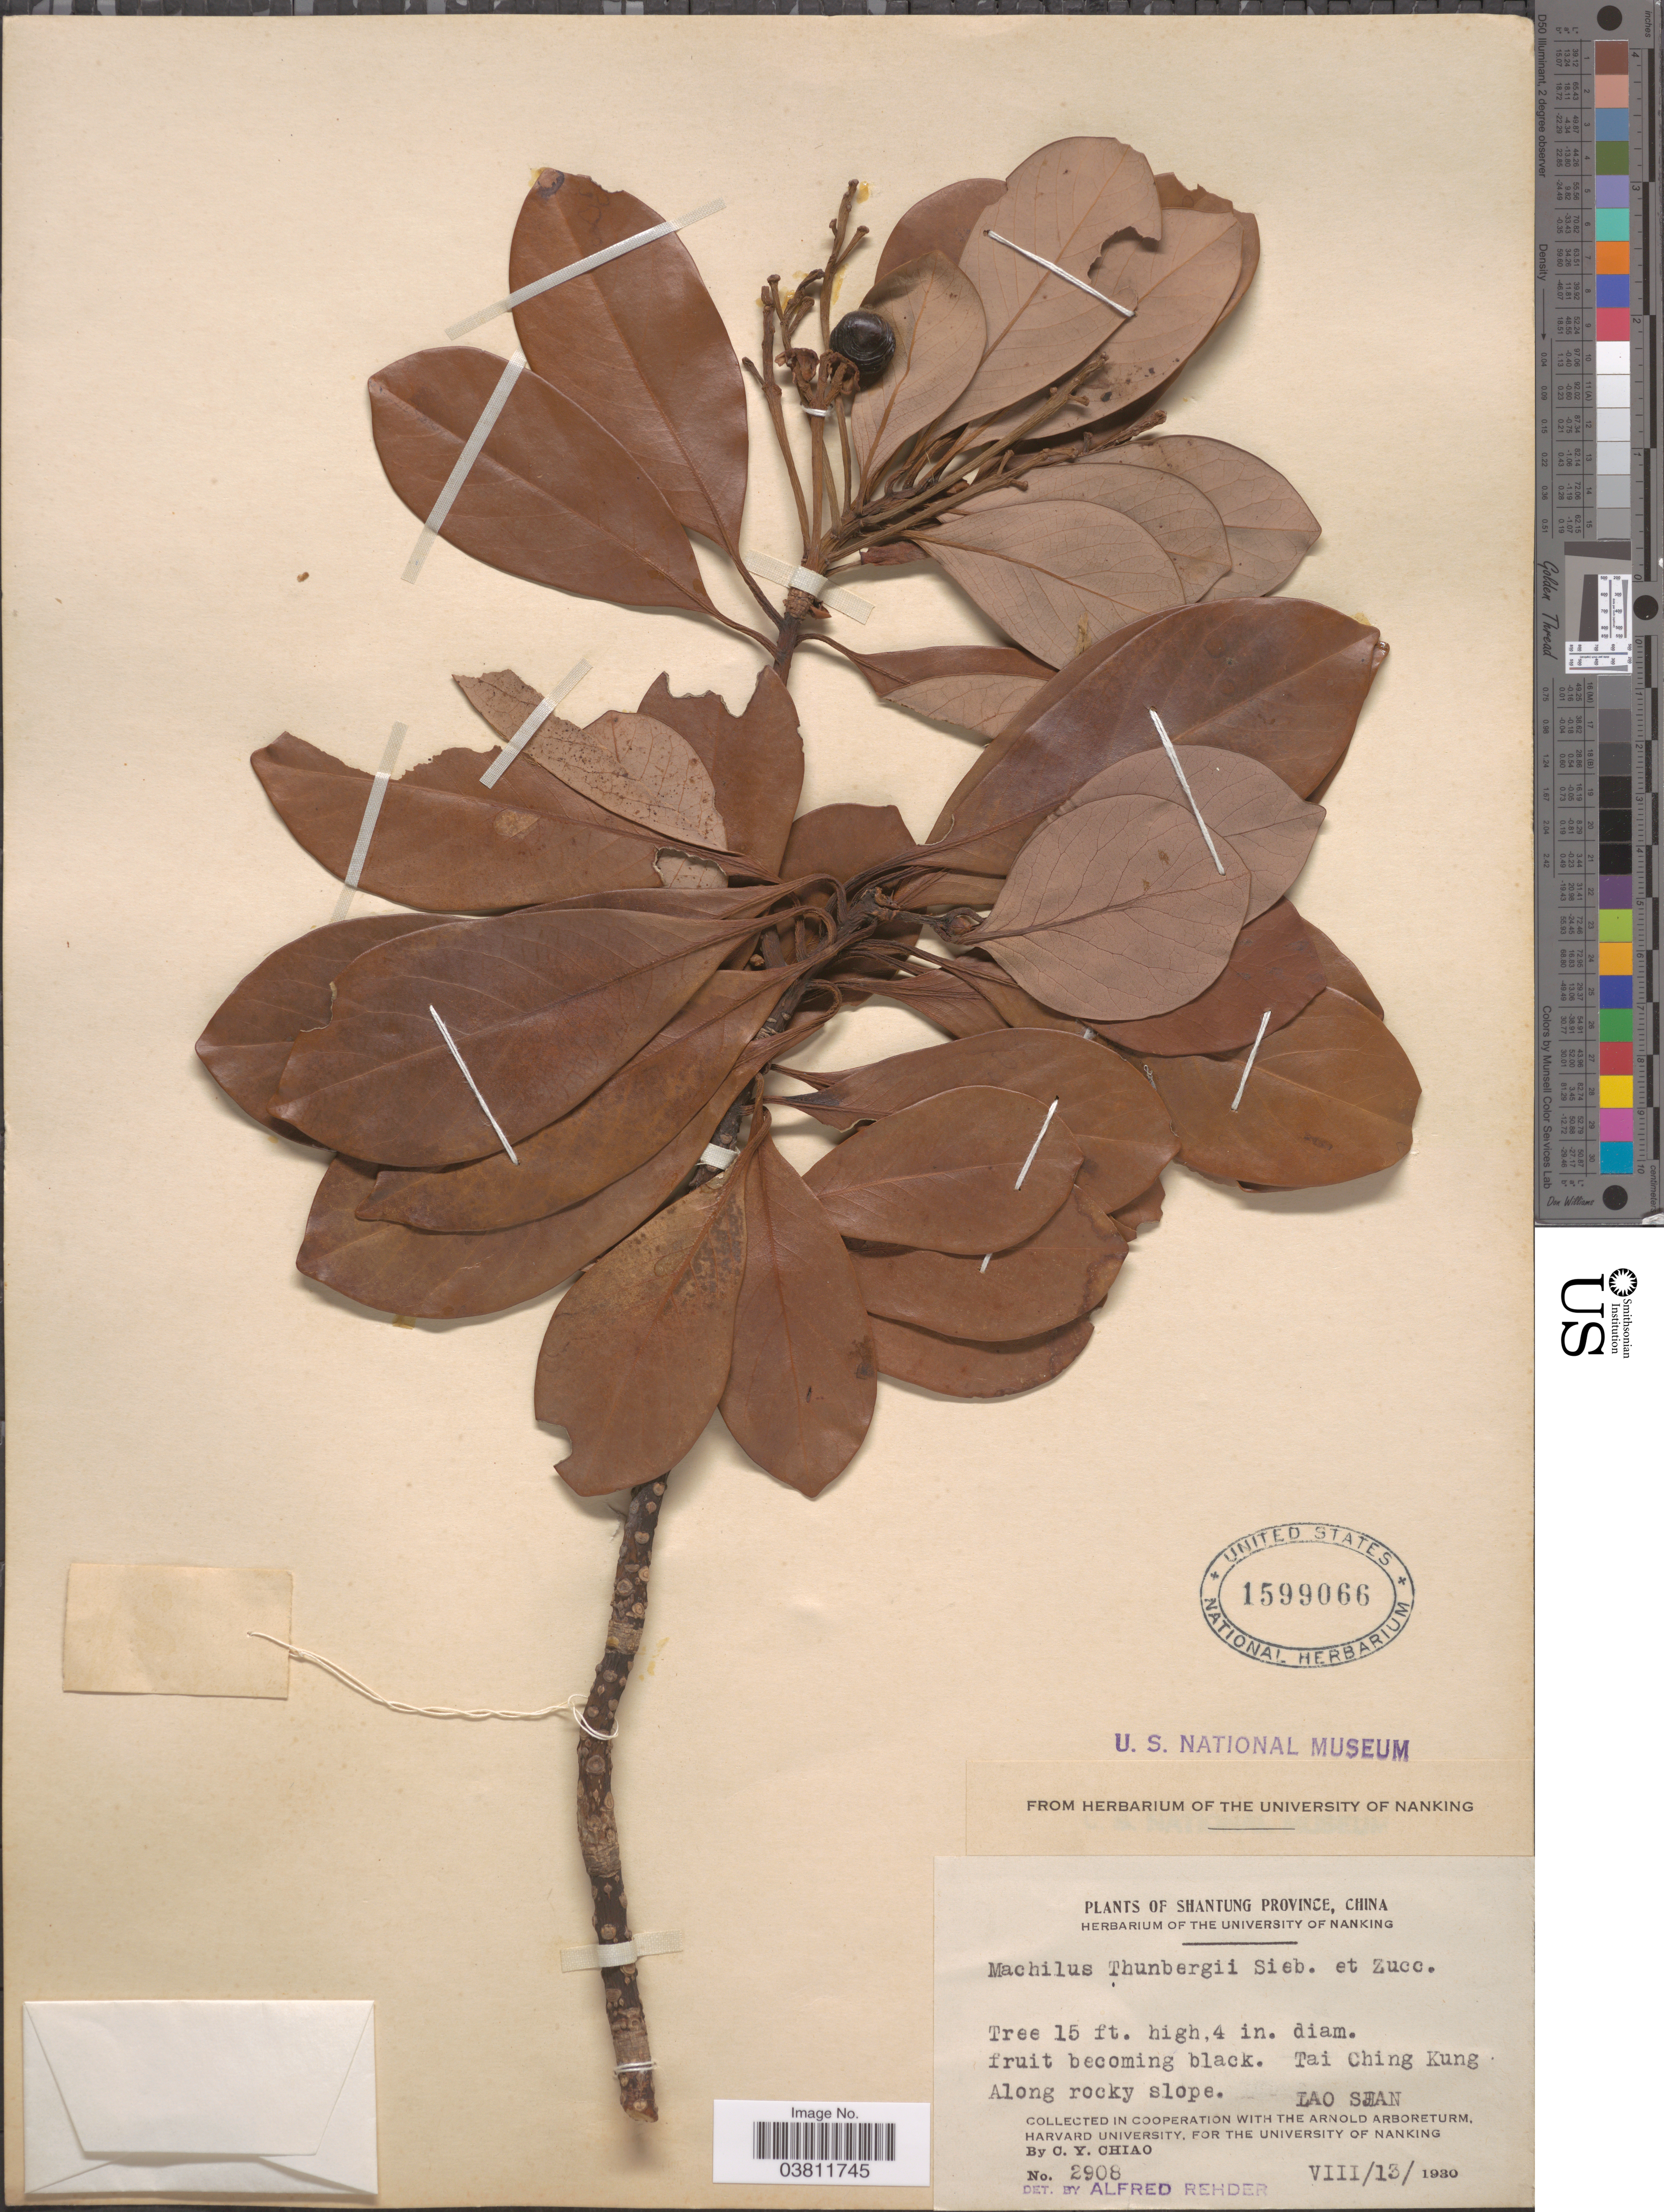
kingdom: Plantae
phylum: Tracheophyta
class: Magnoliopsida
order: Laurales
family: Lauraceae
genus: Machilus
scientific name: Machilus thunbergii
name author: Siebold & Zucc.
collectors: C. Y. Chiao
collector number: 2908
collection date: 1930-08-13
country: China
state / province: Shandong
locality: Shantung Province. Tai Ching Kung, Lao Shan.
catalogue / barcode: US 1599066